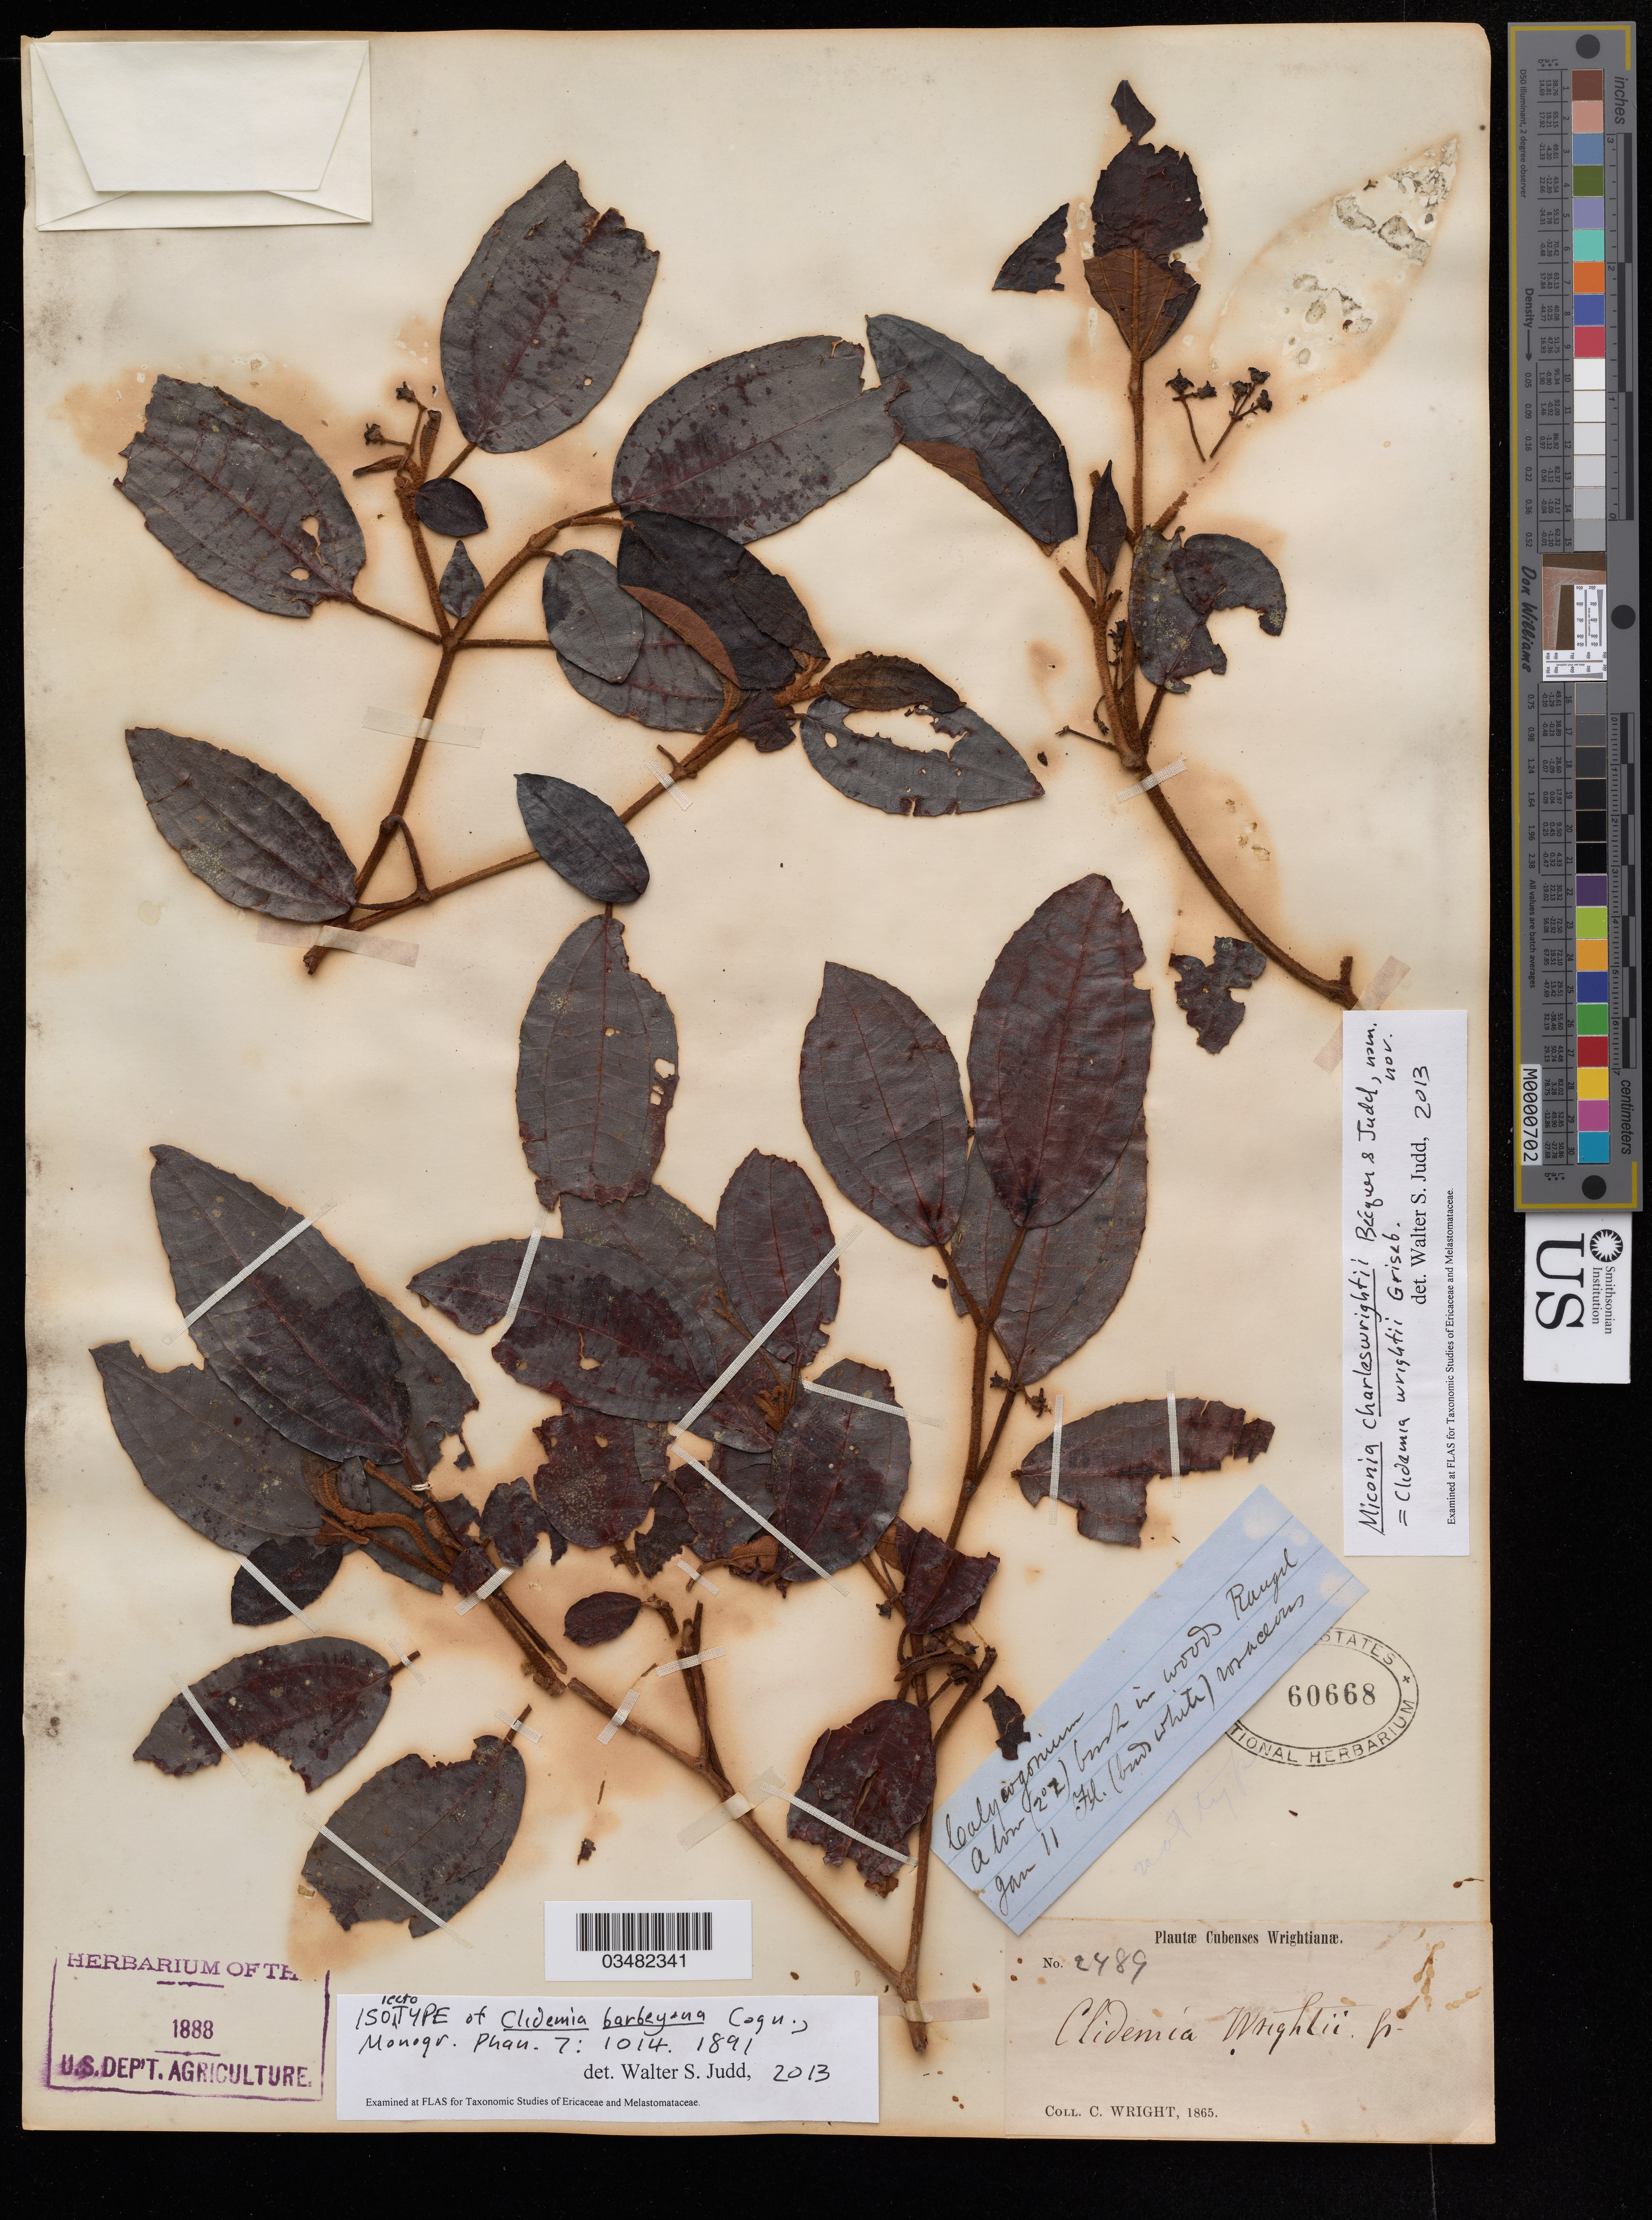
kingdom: Plantae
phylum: Tracheophyta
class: Magnoliopsida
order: Myrtales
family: Melastomataceae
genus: Clidemia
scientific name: Clidemia barbeyana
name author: Cogn.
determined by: Judd, Walter S.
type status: Isolectotype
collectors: C. Wright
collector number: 2489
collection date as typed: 11 Jan 1865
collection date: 1865-01-11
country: Cuba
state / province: Matanzas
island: Greater Antilles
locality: Rangel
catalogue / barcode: US 60668